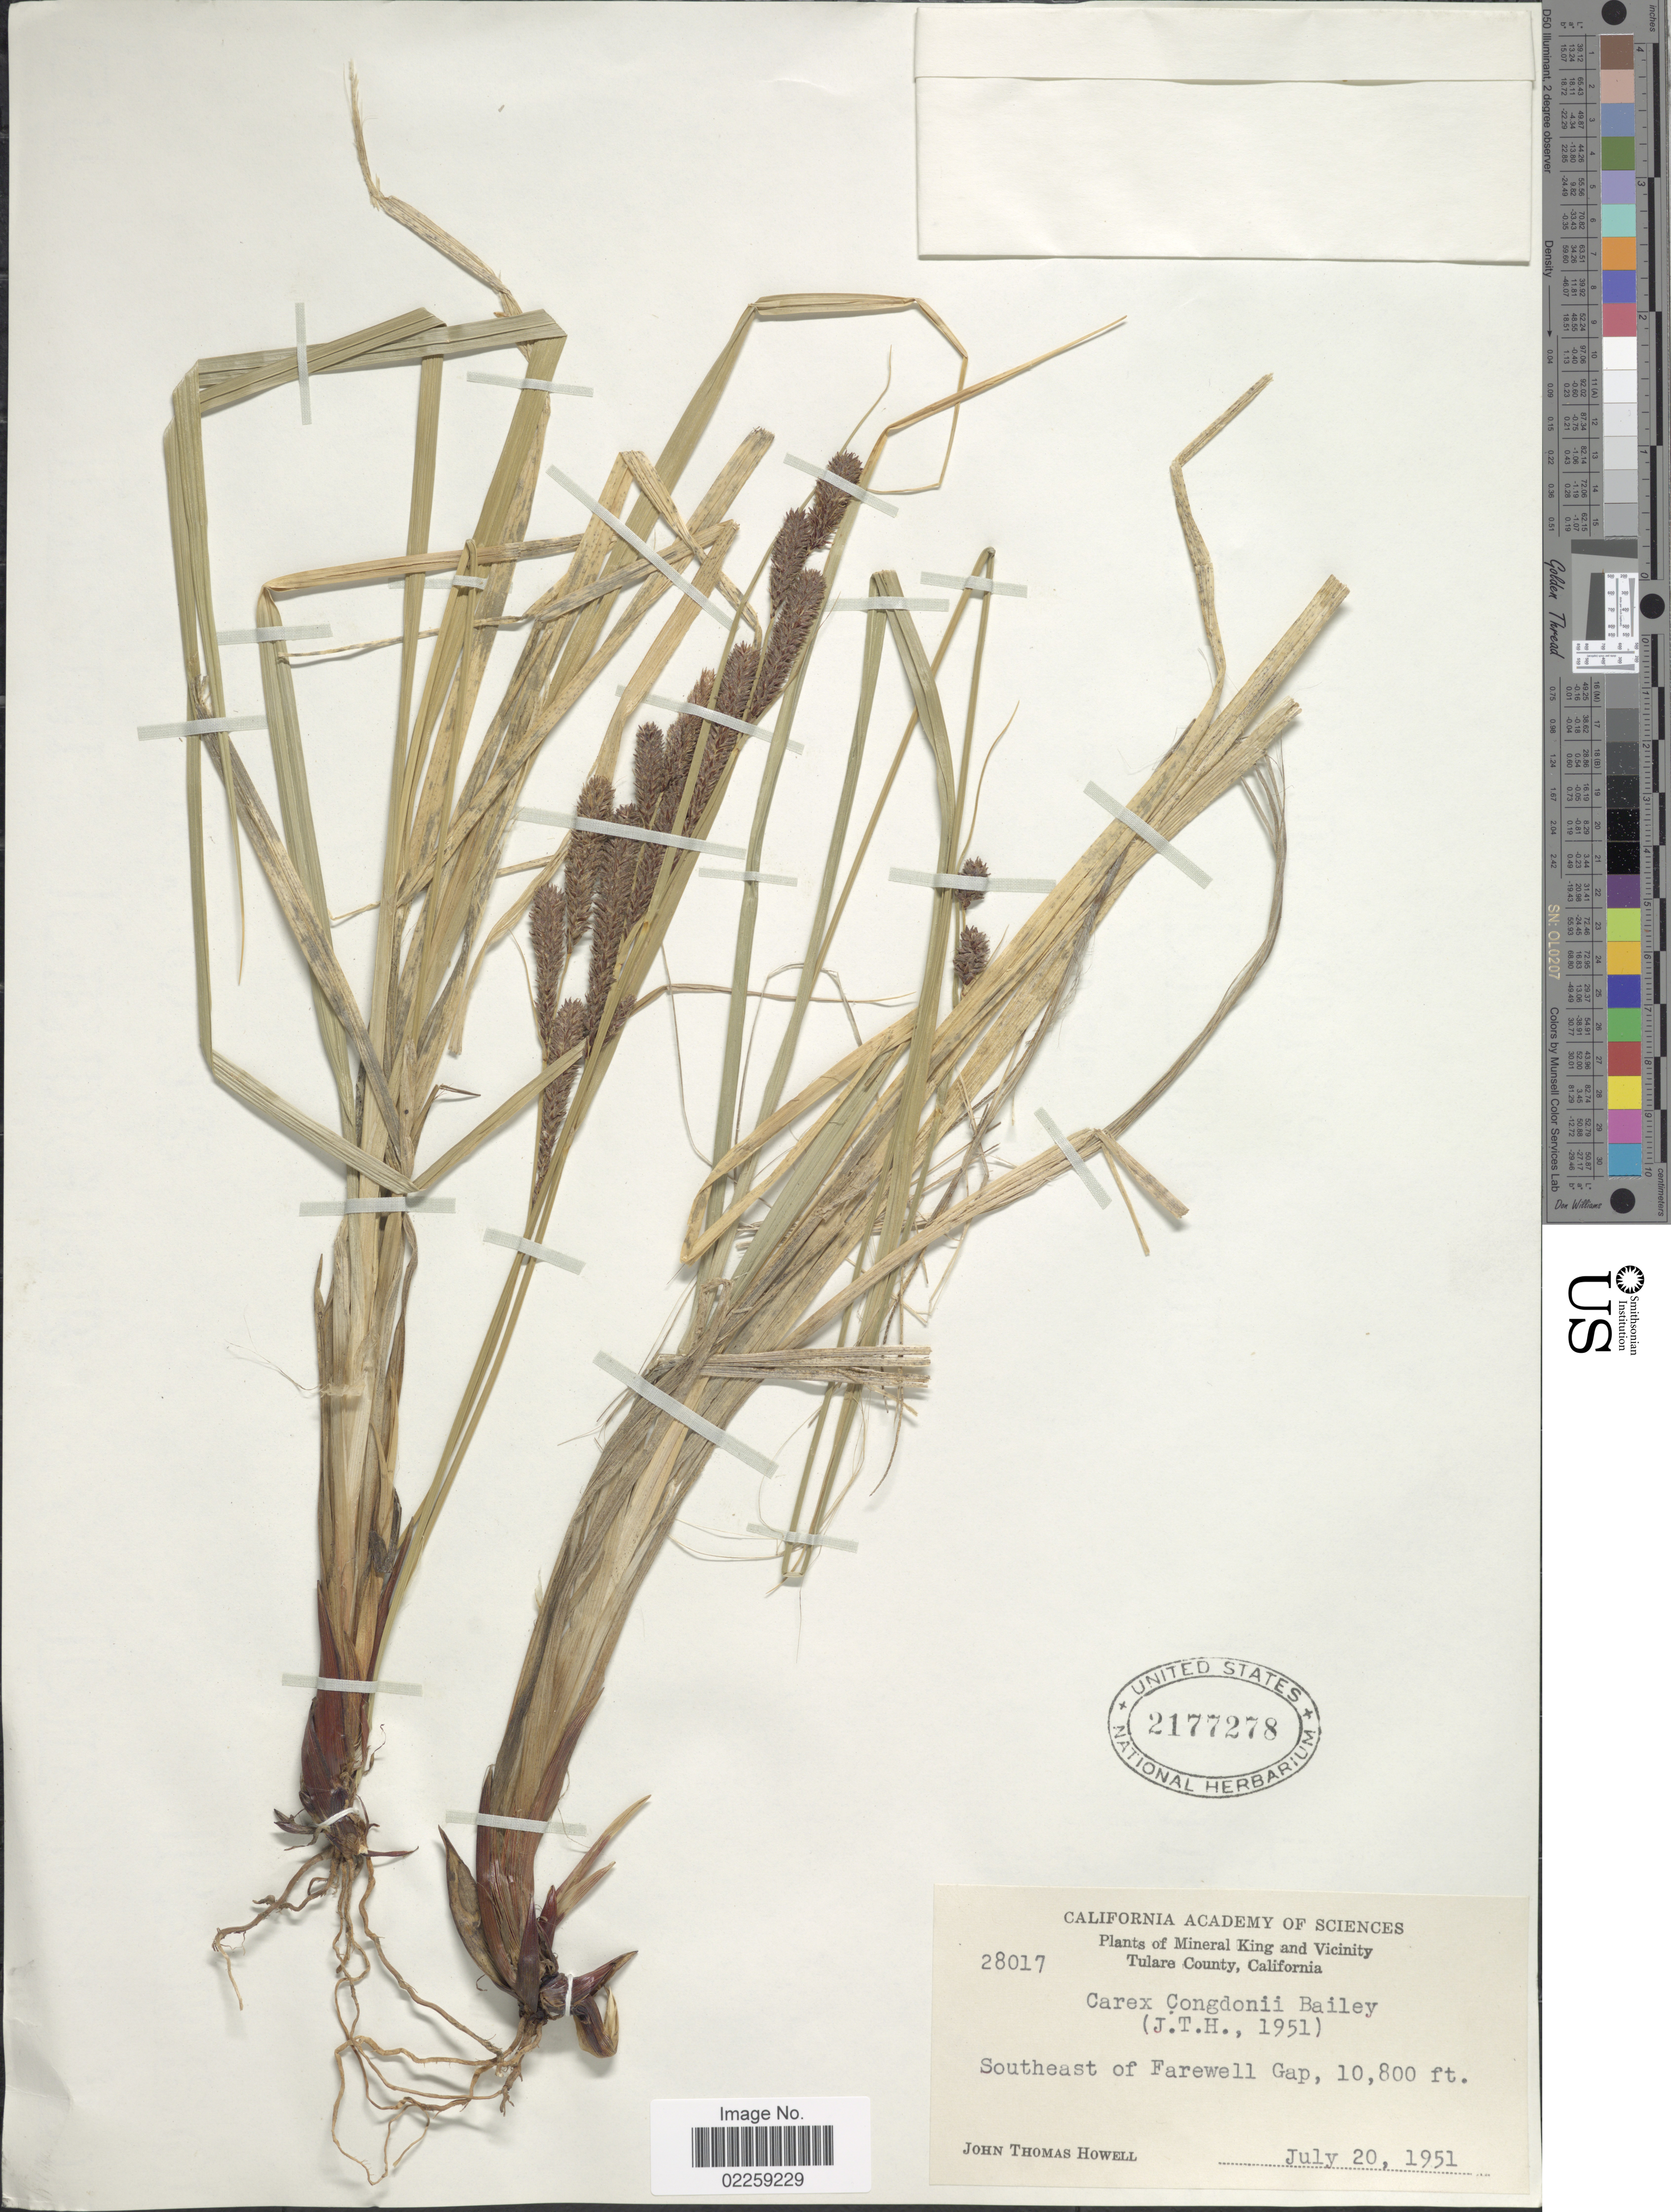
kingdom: Plantae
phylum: Tracheophyta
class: Liliopsida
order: Poales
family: Cyperaceae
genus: Carex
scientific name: Carex congdonii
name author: L.H. Bailey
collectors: J. T. Howell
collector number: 28017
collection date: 1951-07-20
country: United States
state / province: California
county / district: Tulare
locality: Mineral King and Vicinity Tulare County, Southeast of Farewell Gap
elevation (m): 3292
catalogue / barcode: US 2177278